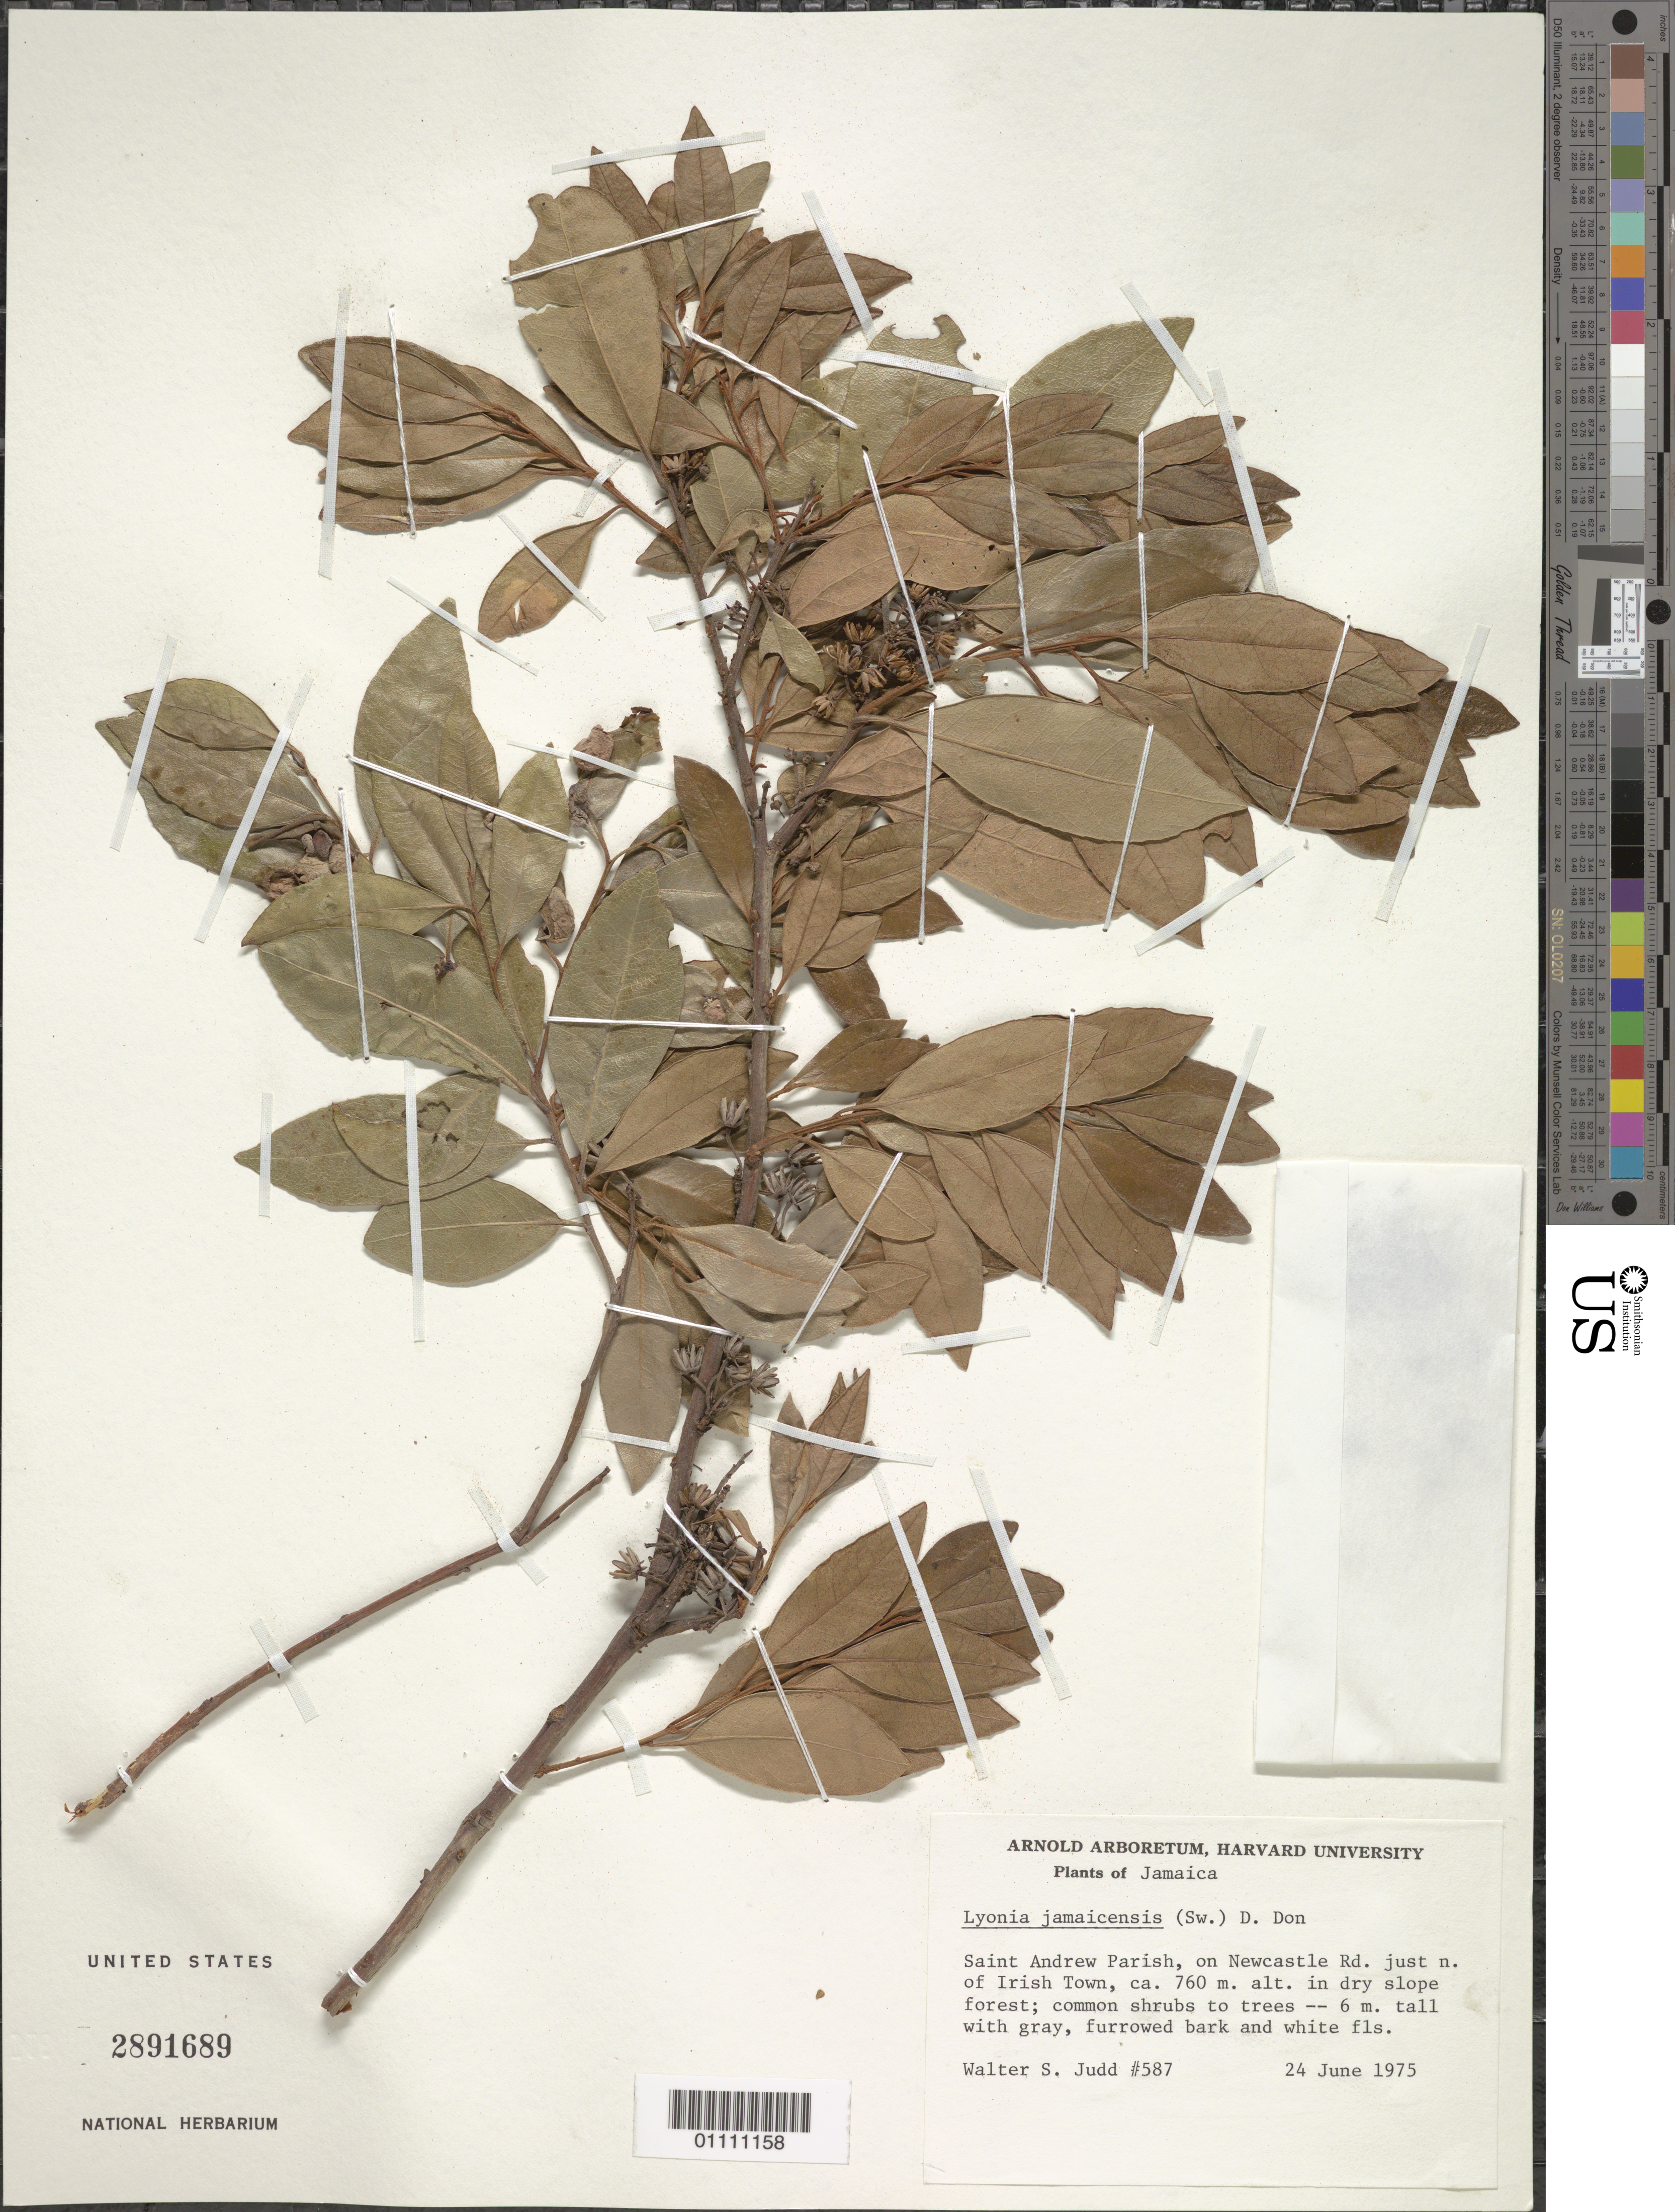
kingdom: Plantae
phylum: Tracheophyta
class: Magnoliopsida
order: Ericales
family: Ericaceae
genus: Lyonia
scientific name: Lyonia jamaicensis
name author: (Sw.) D. Don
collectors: W. S. Judd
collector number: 587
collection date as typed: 24 Jun 1975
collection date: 1975-06-24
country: Jamaica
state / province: Saint Andrew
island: Jamaica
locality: On Newcastle Rd. just N of Irish Town, in dry slope forest.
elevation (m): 760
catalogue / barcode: US 2891689